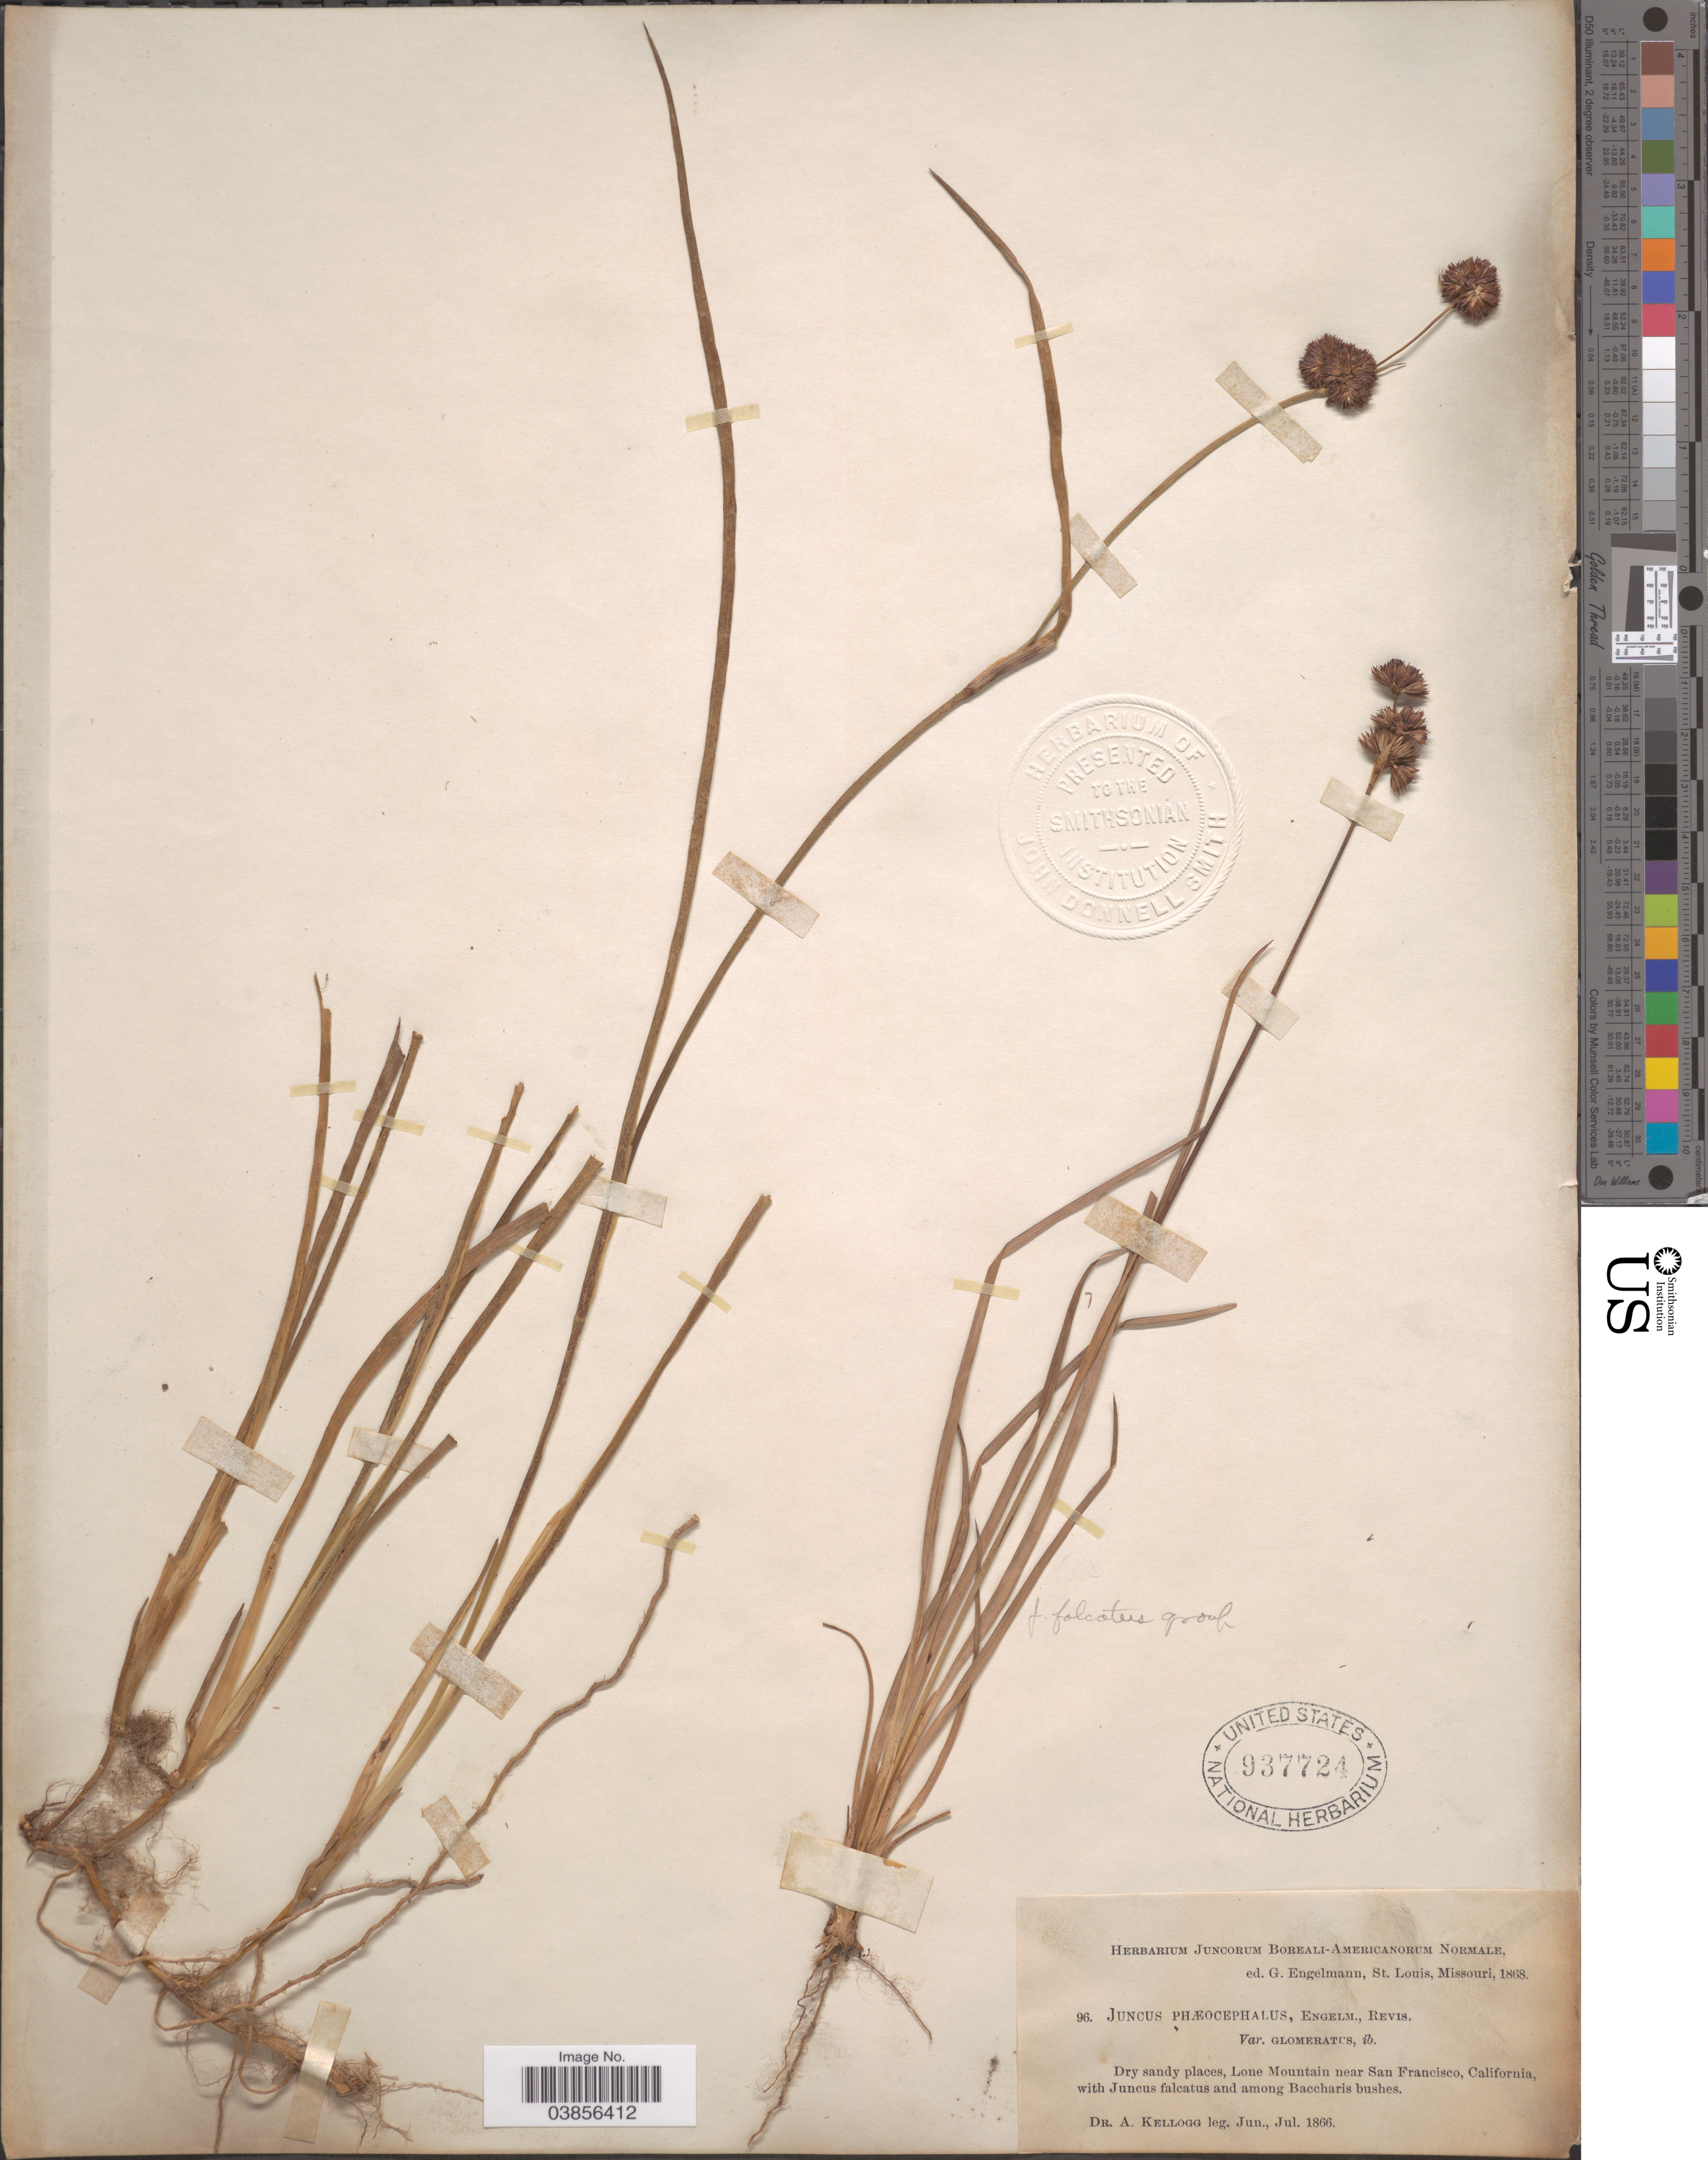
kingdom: Plantae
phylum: Tracheophyta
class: Liliopsida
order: Poales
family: Juncaceae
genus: Juncus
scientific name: Juncus phaeocephalus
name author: Engelm.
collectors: A. Kellogg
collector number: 96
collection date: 1866-06/1866-07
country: United States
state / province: California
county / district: San Francisco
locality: Lone Mountain near San Francisco.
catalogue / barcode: US 937724